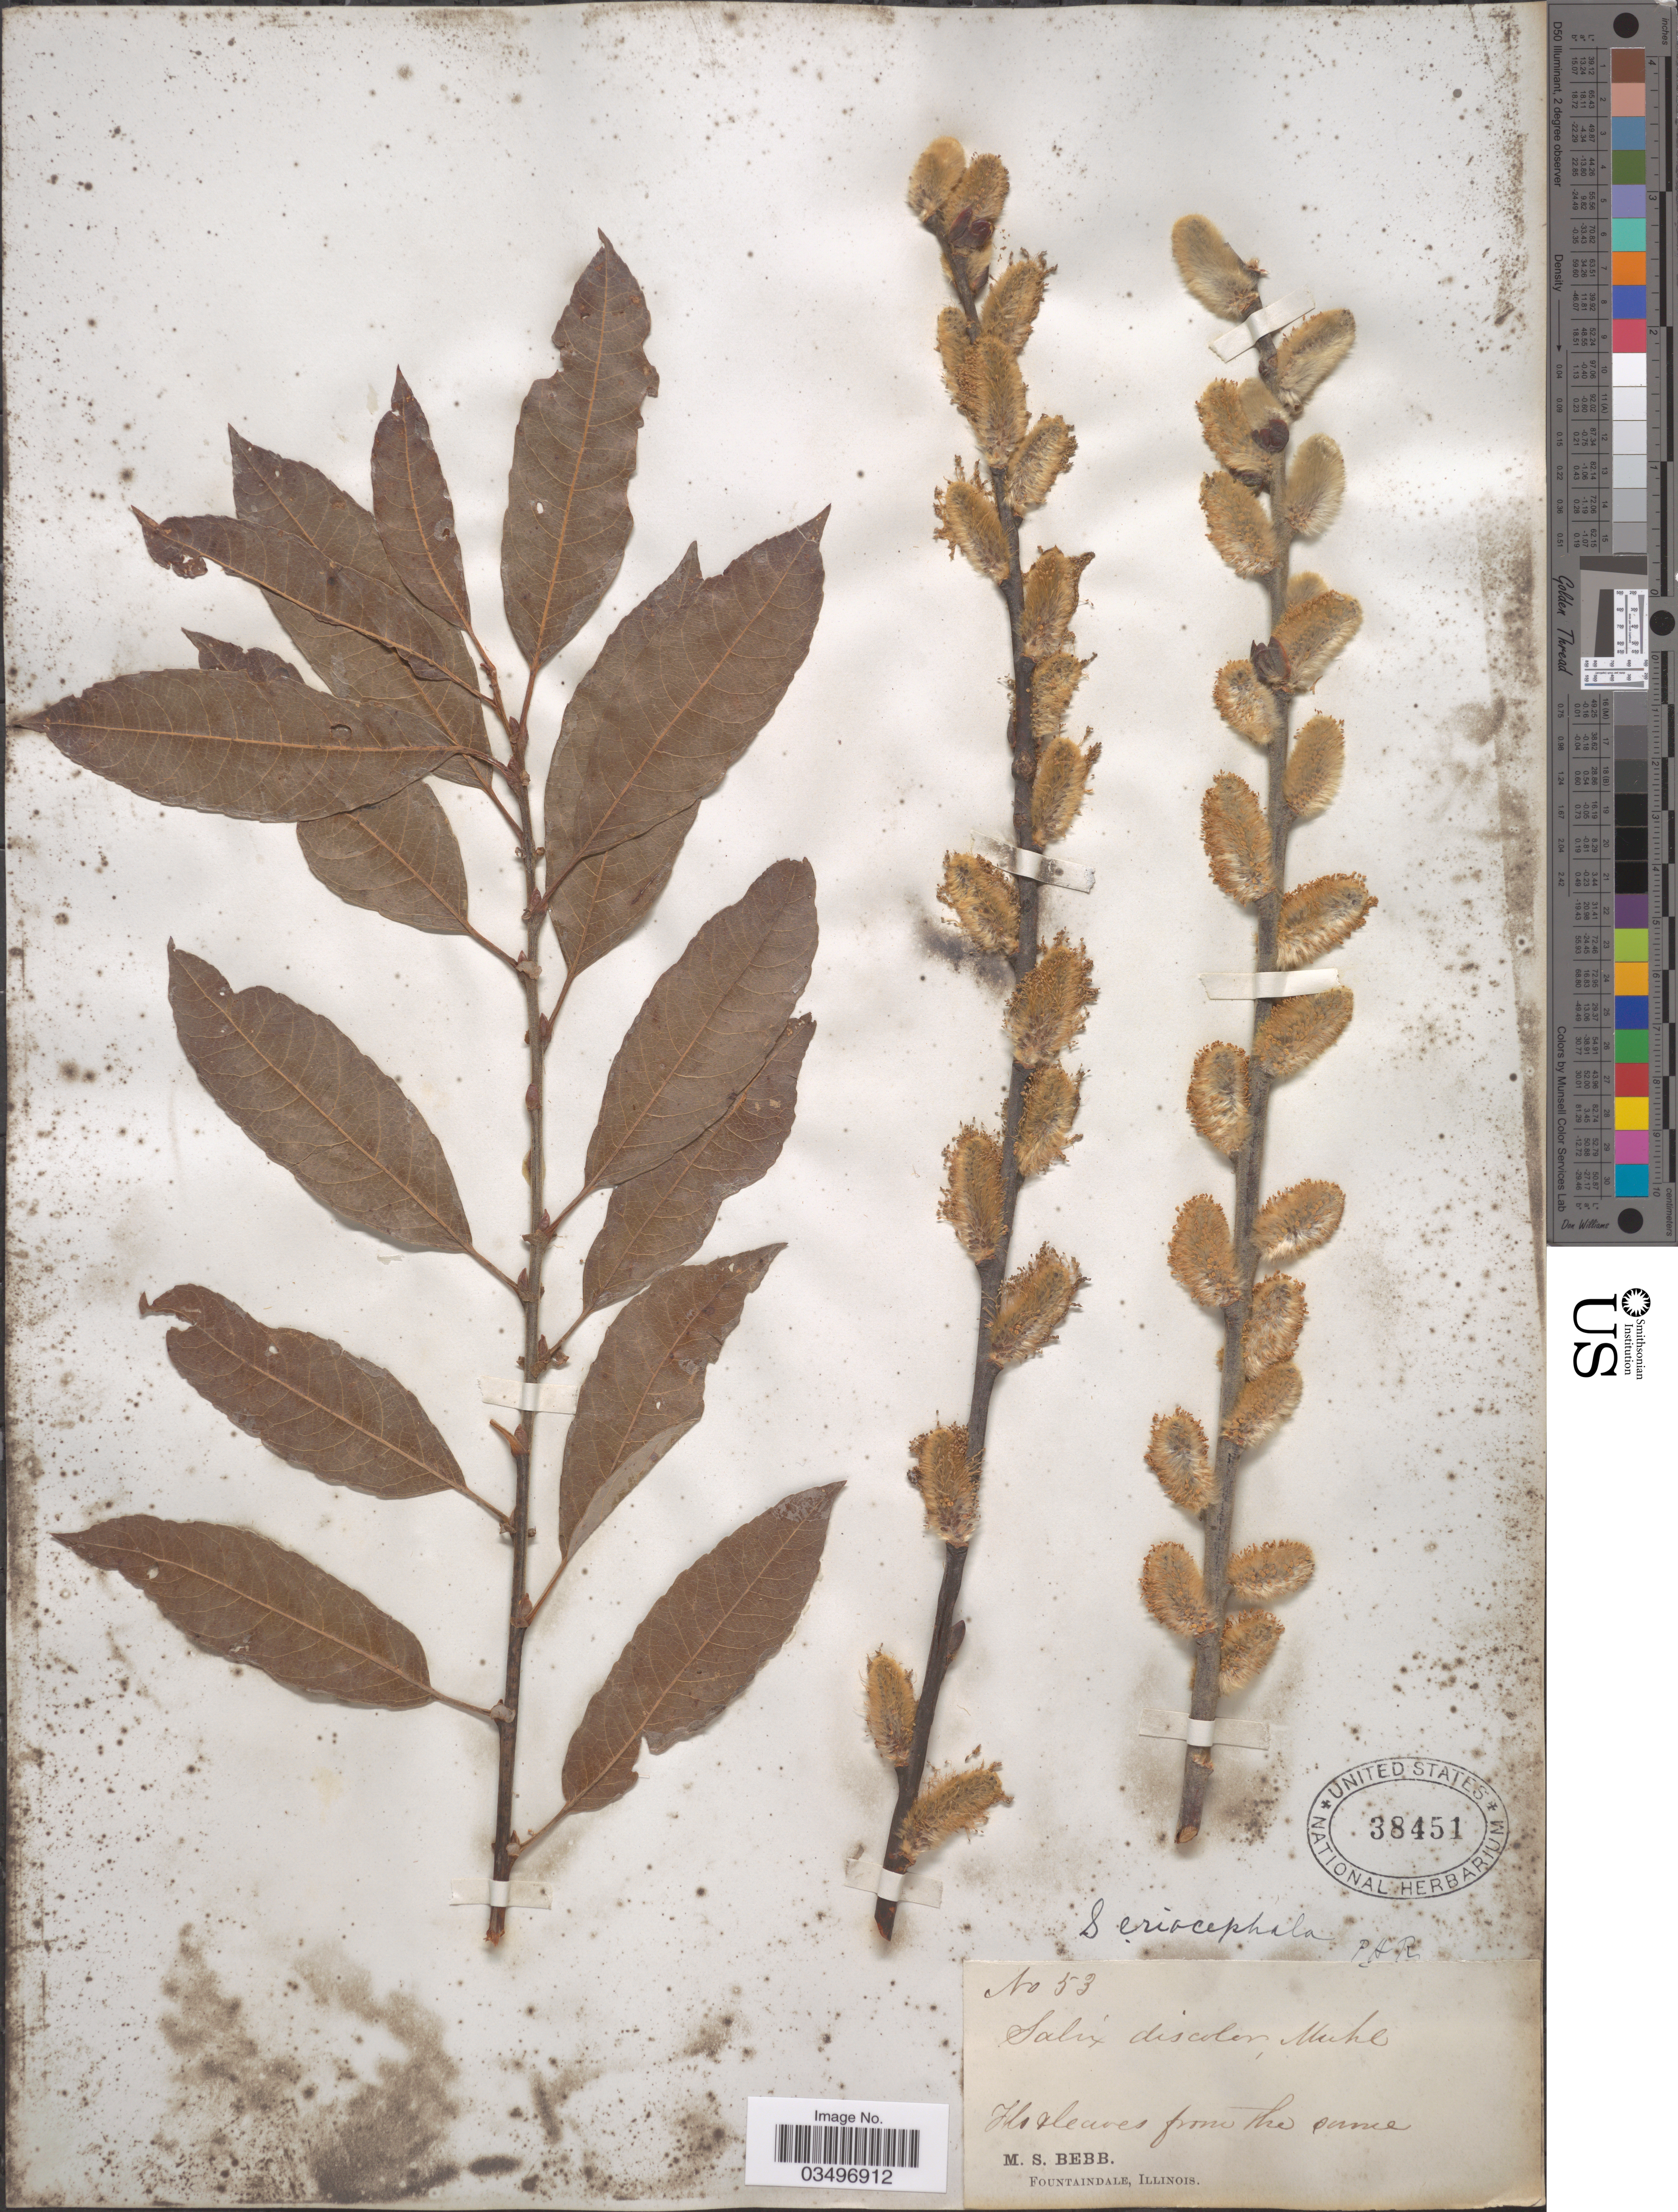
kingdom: Plantae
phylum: Tracheophyta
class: Magnoliopsida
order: Malpighiales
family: Salicaceae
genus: Salix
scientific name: Salix eriocephala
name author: Michx.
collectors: M. Bebb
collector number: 53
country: United States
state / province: Illinois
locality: Fountaindale.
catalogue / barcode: US 38451